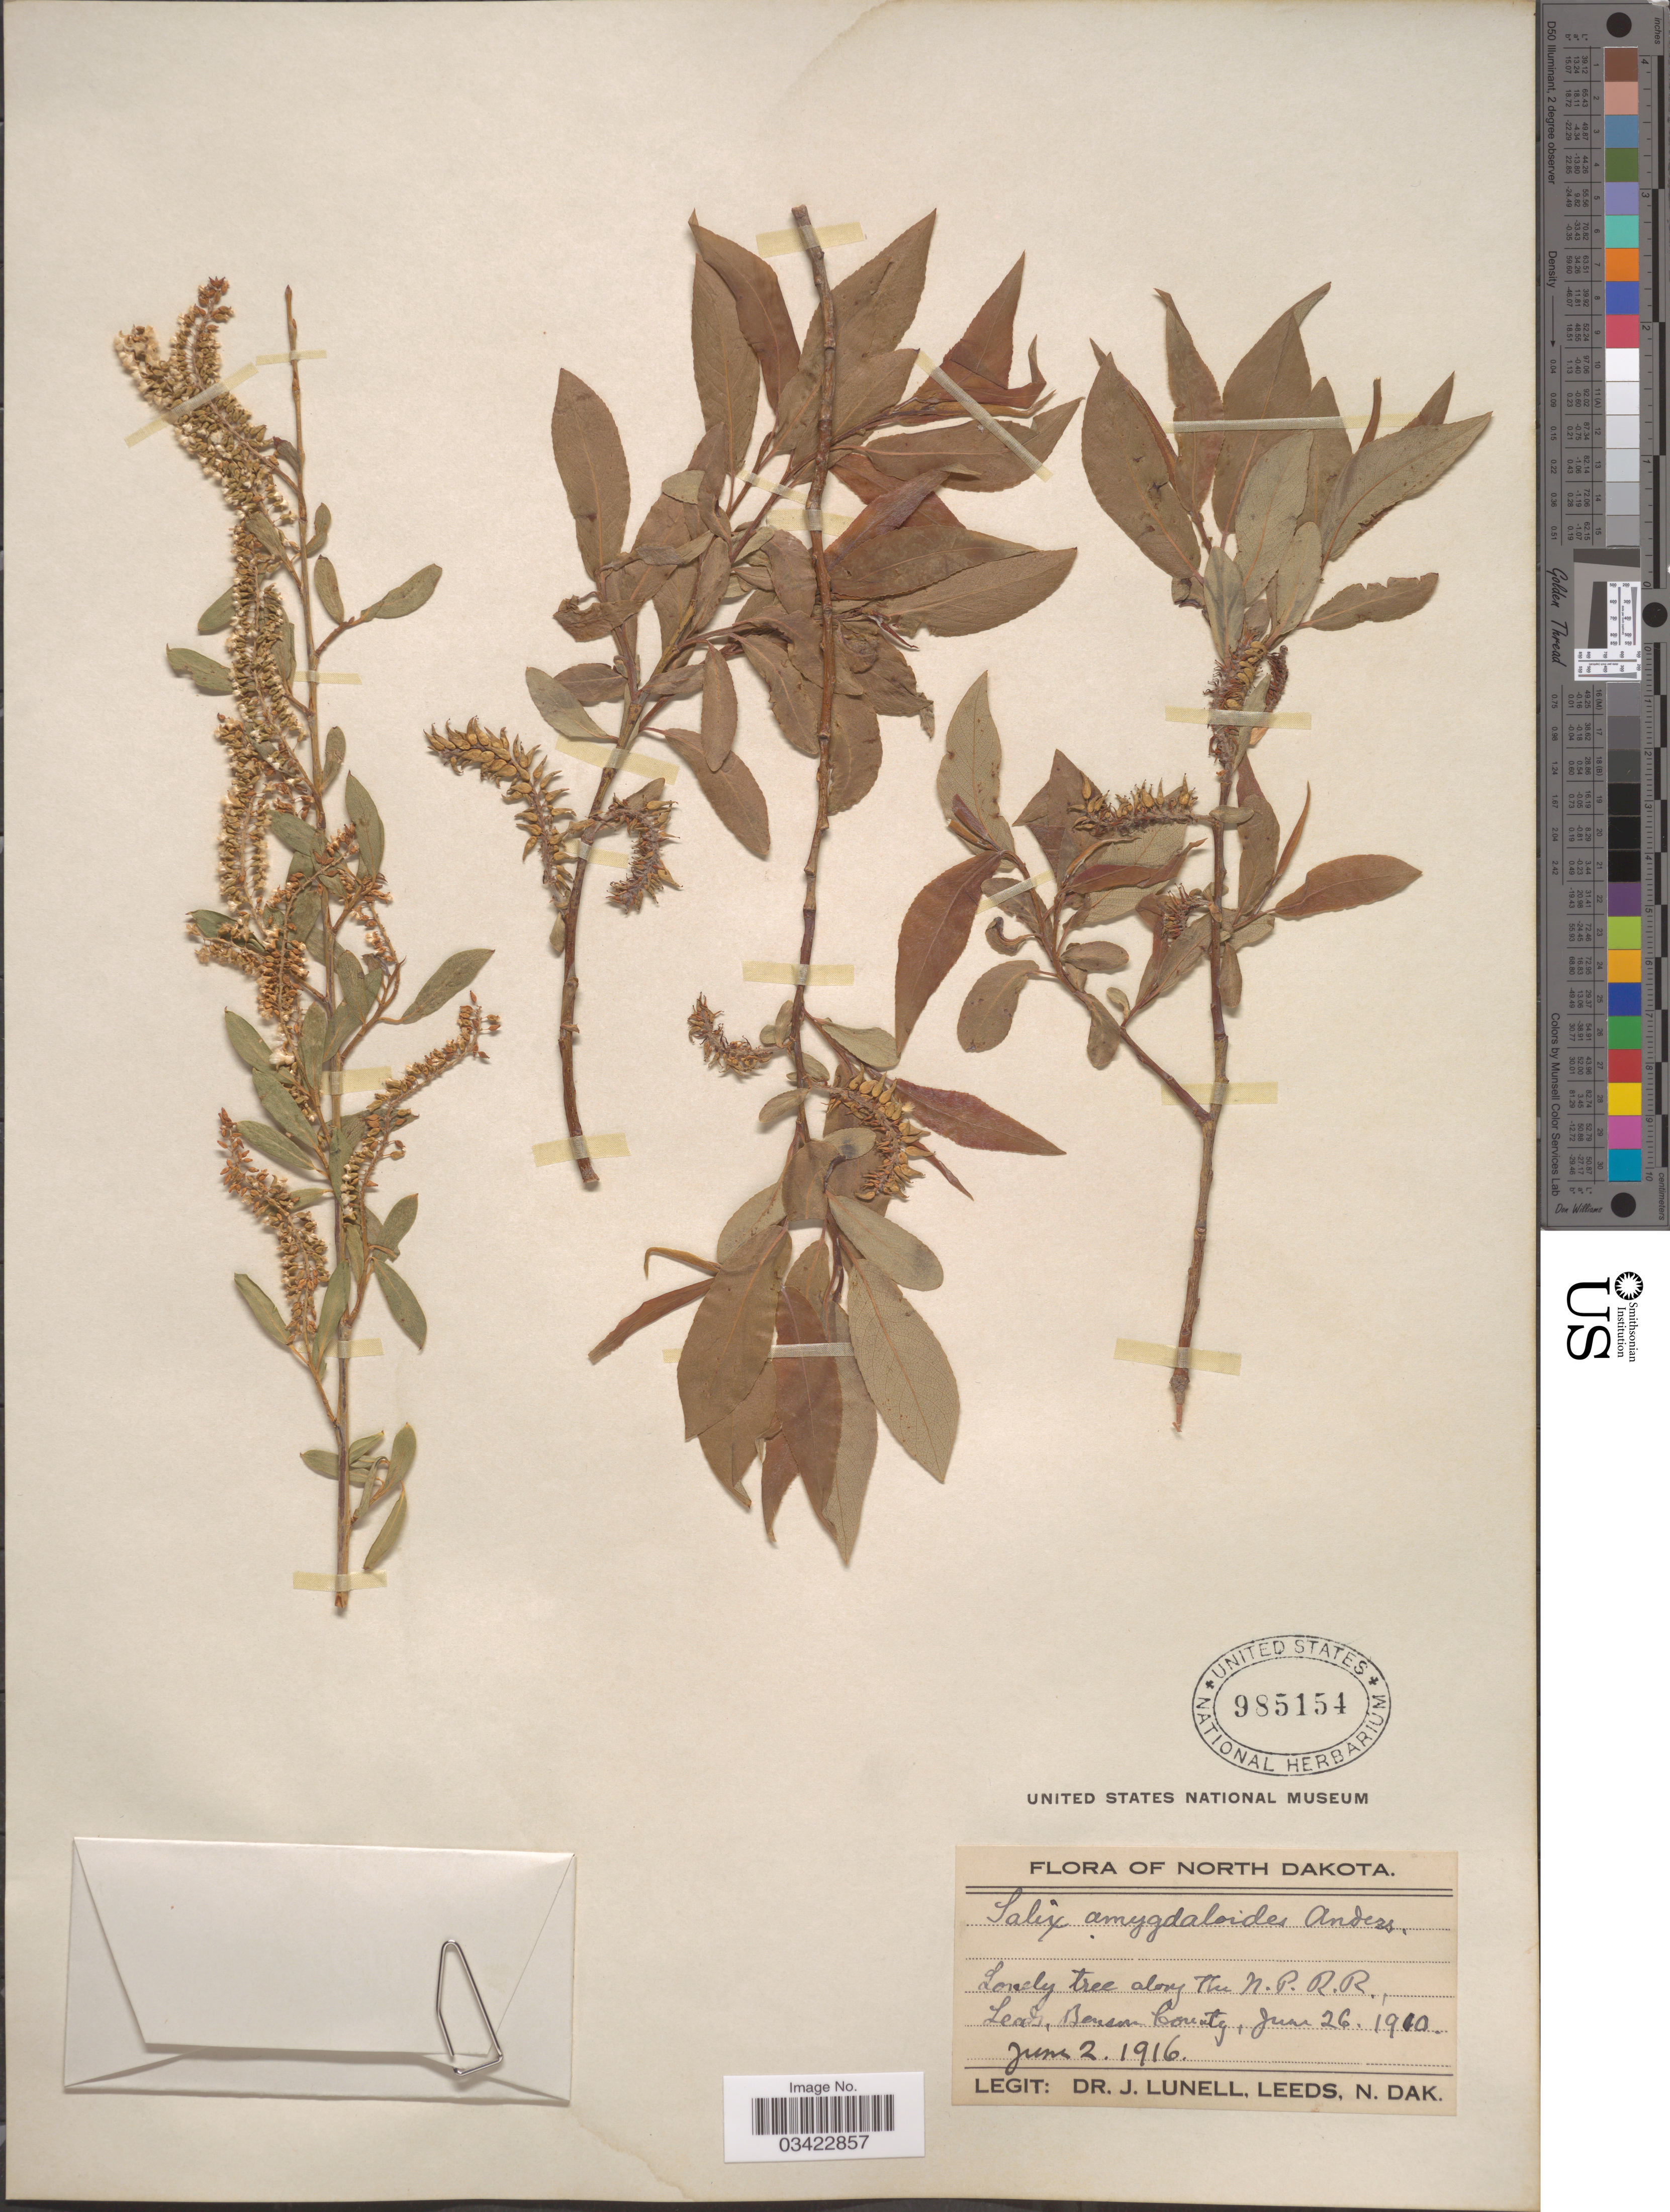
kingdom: Plantae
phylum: Tracheophyta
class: Magnoliopsida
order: Malpighiales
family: Salicaceae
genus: Salix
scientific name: Salix amygdaloides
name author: Andersson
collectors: J. Lunell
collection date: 1910-06-26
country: United States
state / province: North Dakota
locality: Along the N.P.R.R., Leeds, Benson County.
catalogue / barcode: US 985154